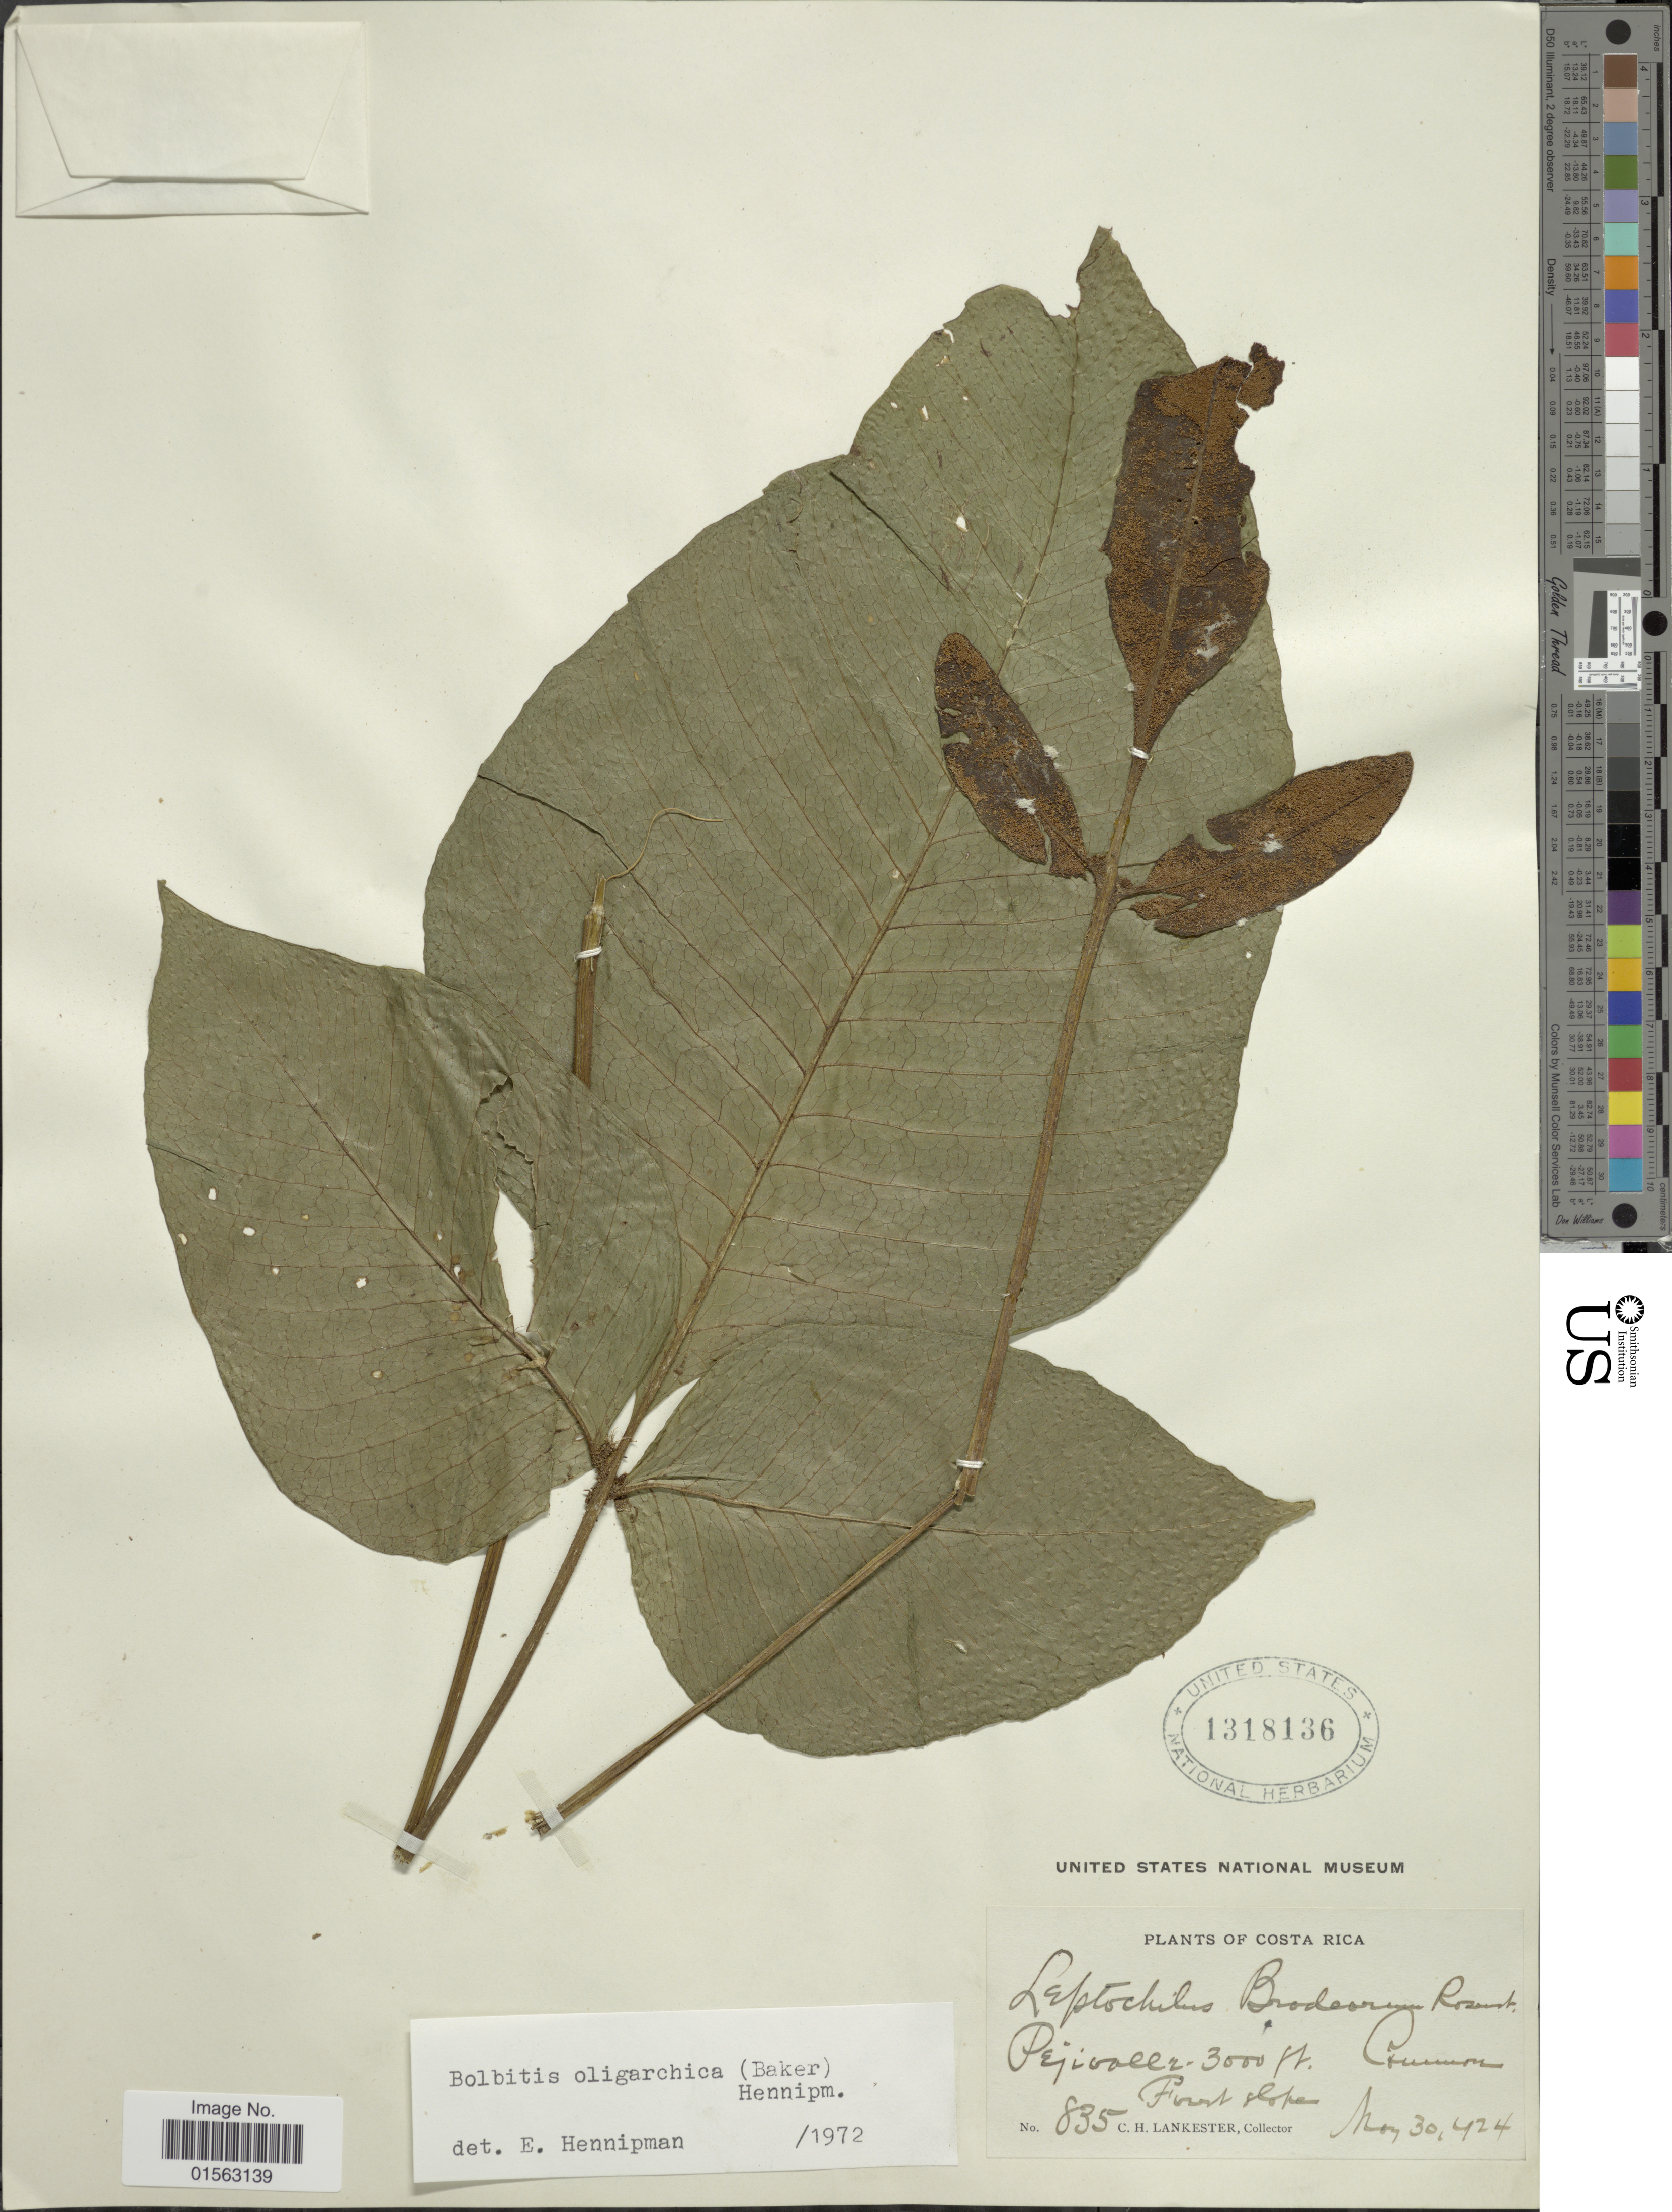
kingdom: Plantae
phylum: Tracheophyta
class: Polypodiopsida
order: Polypodiales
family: Dryopteridaceae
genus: Mickelia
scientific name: Mickelia oligarchica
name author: (Baker) R.C. Moran et al.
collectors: C. H. Lankester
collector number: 835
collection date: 1924-05-30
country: Costa Rica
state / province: Cartago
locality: Pejivalle [Pejibaye], forest slopes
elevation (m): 914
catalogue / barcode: US 1318136